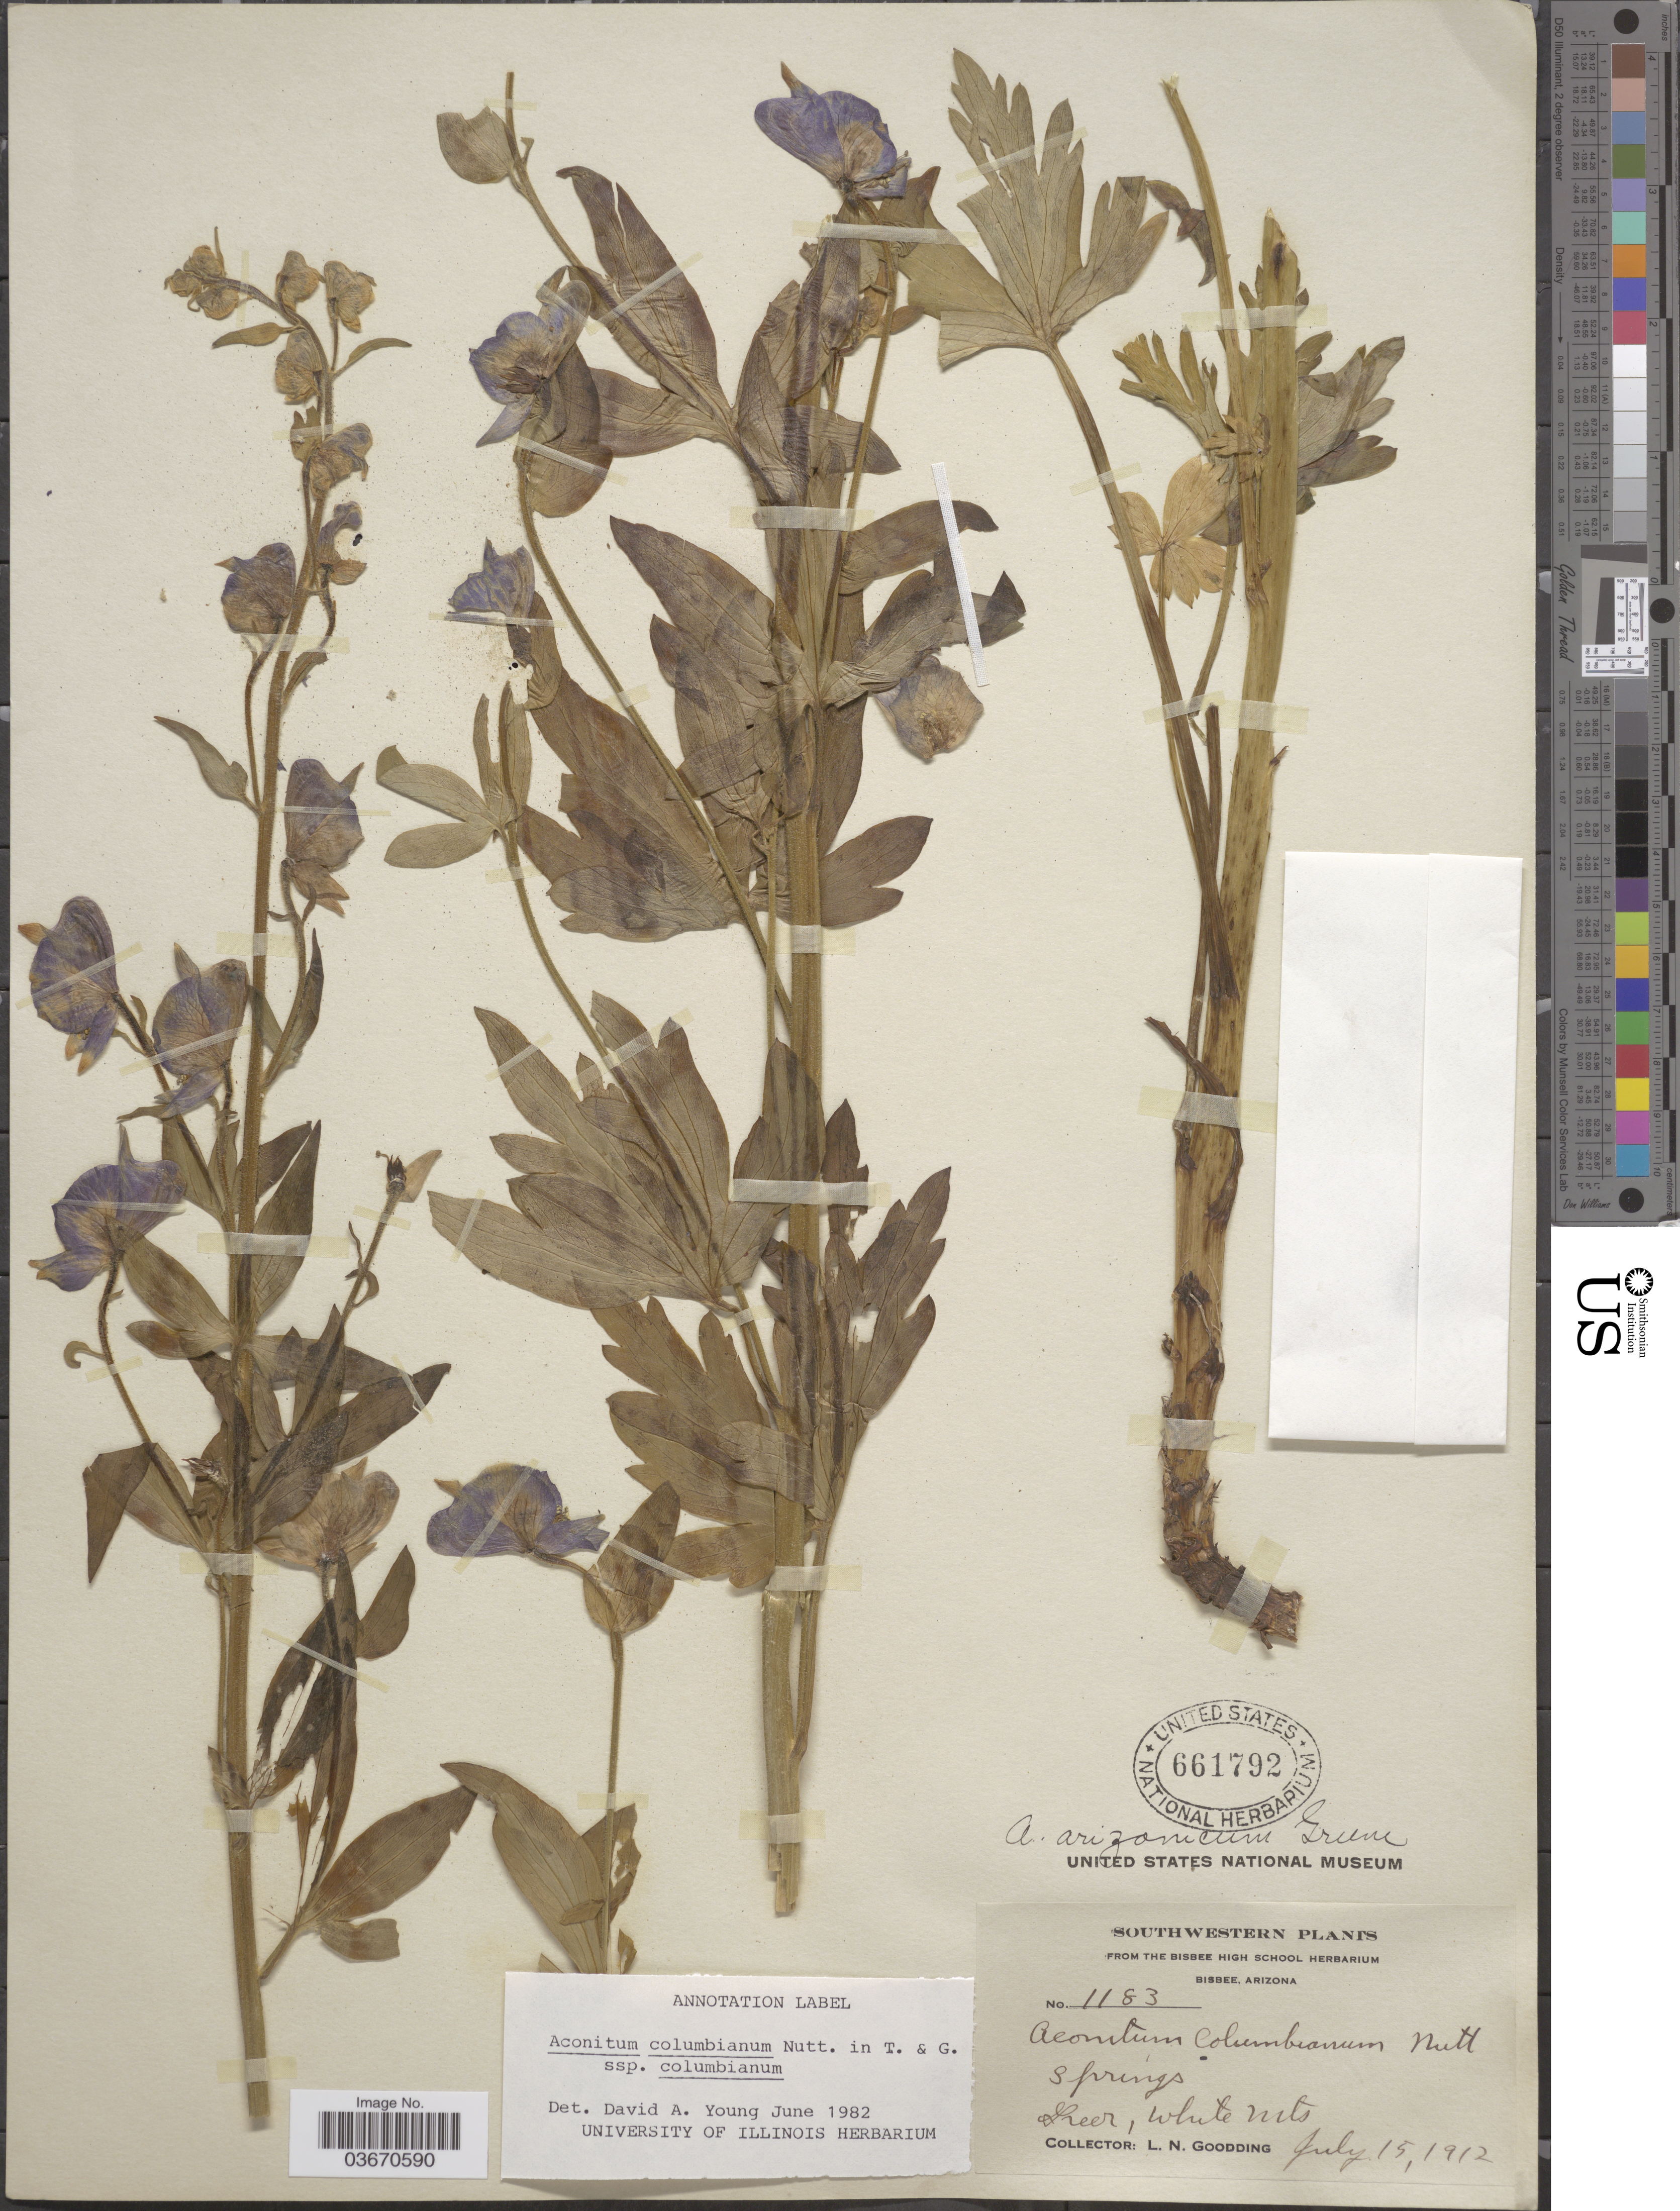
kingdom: Plantae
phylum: Tracheophyta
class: Magnoliopsida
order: Ranunculales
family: Ranunculaceae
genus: Aconitum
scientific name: Aconitum columbianum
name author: Nutt.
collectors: L. N. Goodding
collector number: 1183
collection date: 1912-07-15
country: United States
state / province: Arizona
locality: Southwestern. Springs. Greer, White Mts.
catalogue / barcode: US 661792